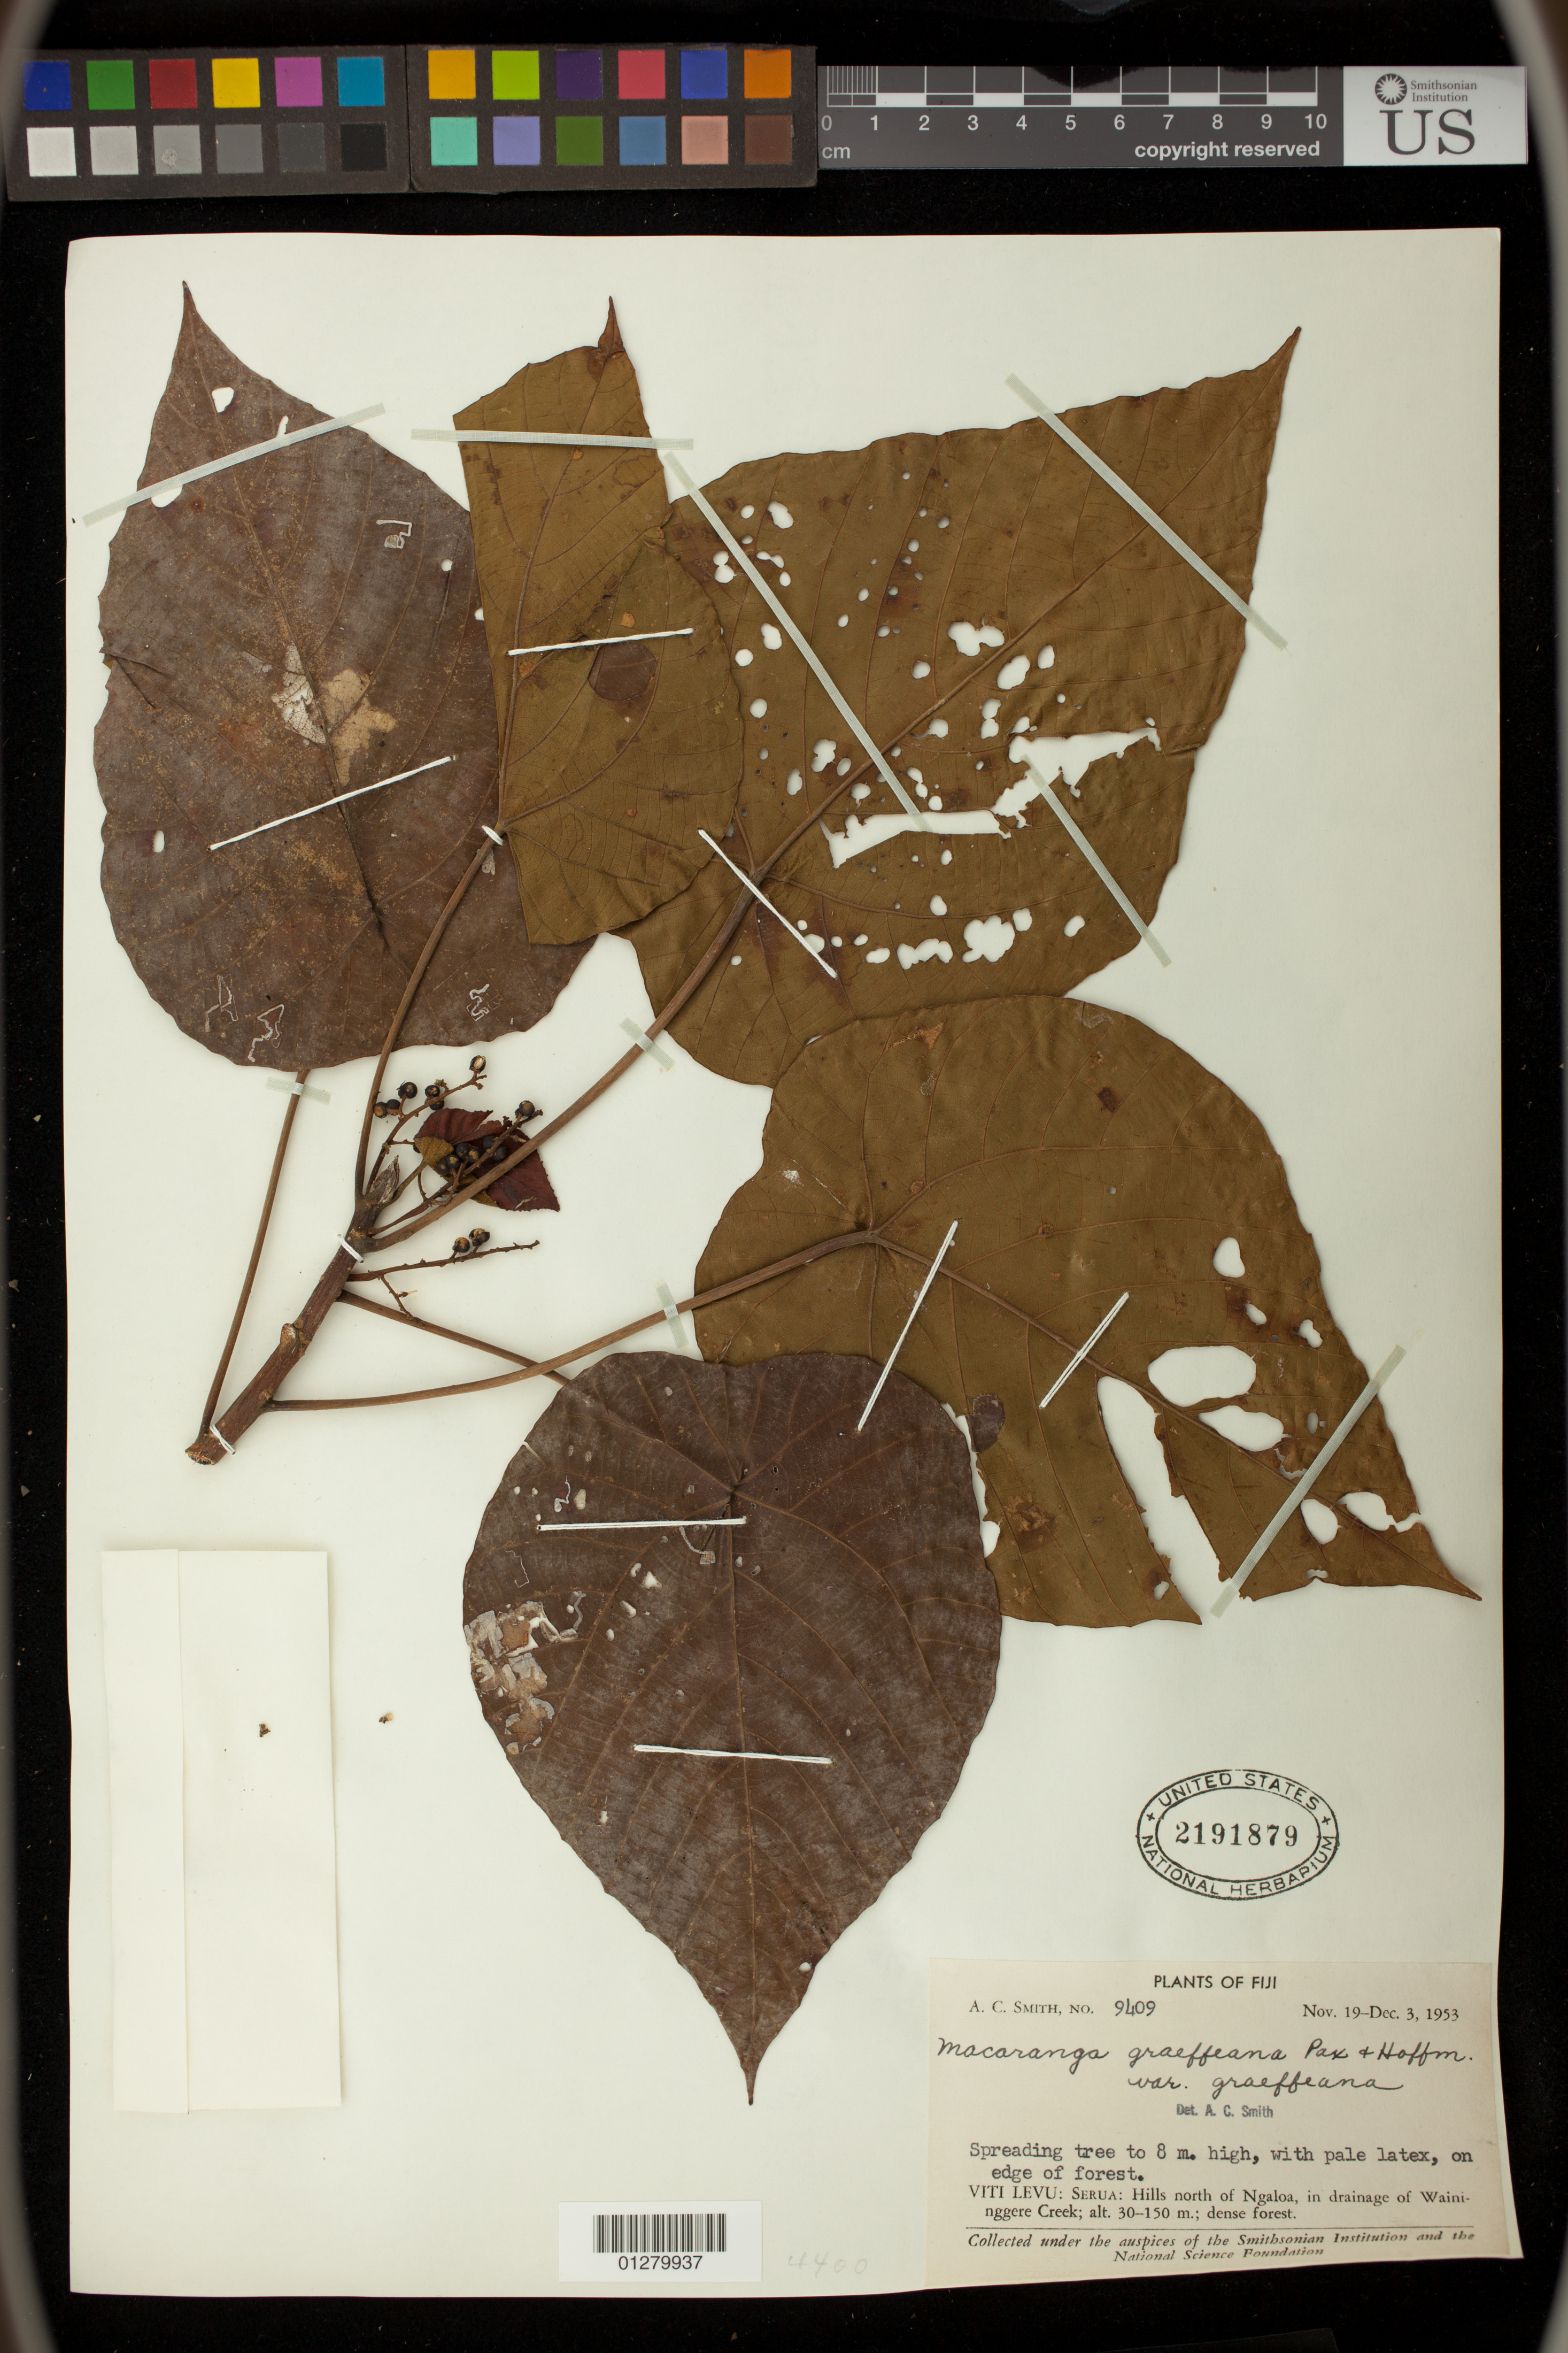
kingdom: Plantae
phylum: Tracheophyta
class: Magnoliopsida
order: Malpighiales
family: Euphorbiaceae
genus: Macaranga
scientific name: Macaranga graeffeana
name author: Pax & K. Hoffm.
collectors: A. C. Smith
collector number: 9409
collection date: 1953-11-19/1953-12-03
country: Fiji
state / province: Central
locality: Viti Levu: Serua: Hills north of Ngaloa, in drainage of Waininggere Creek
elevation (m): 30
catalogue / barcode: US 2191879